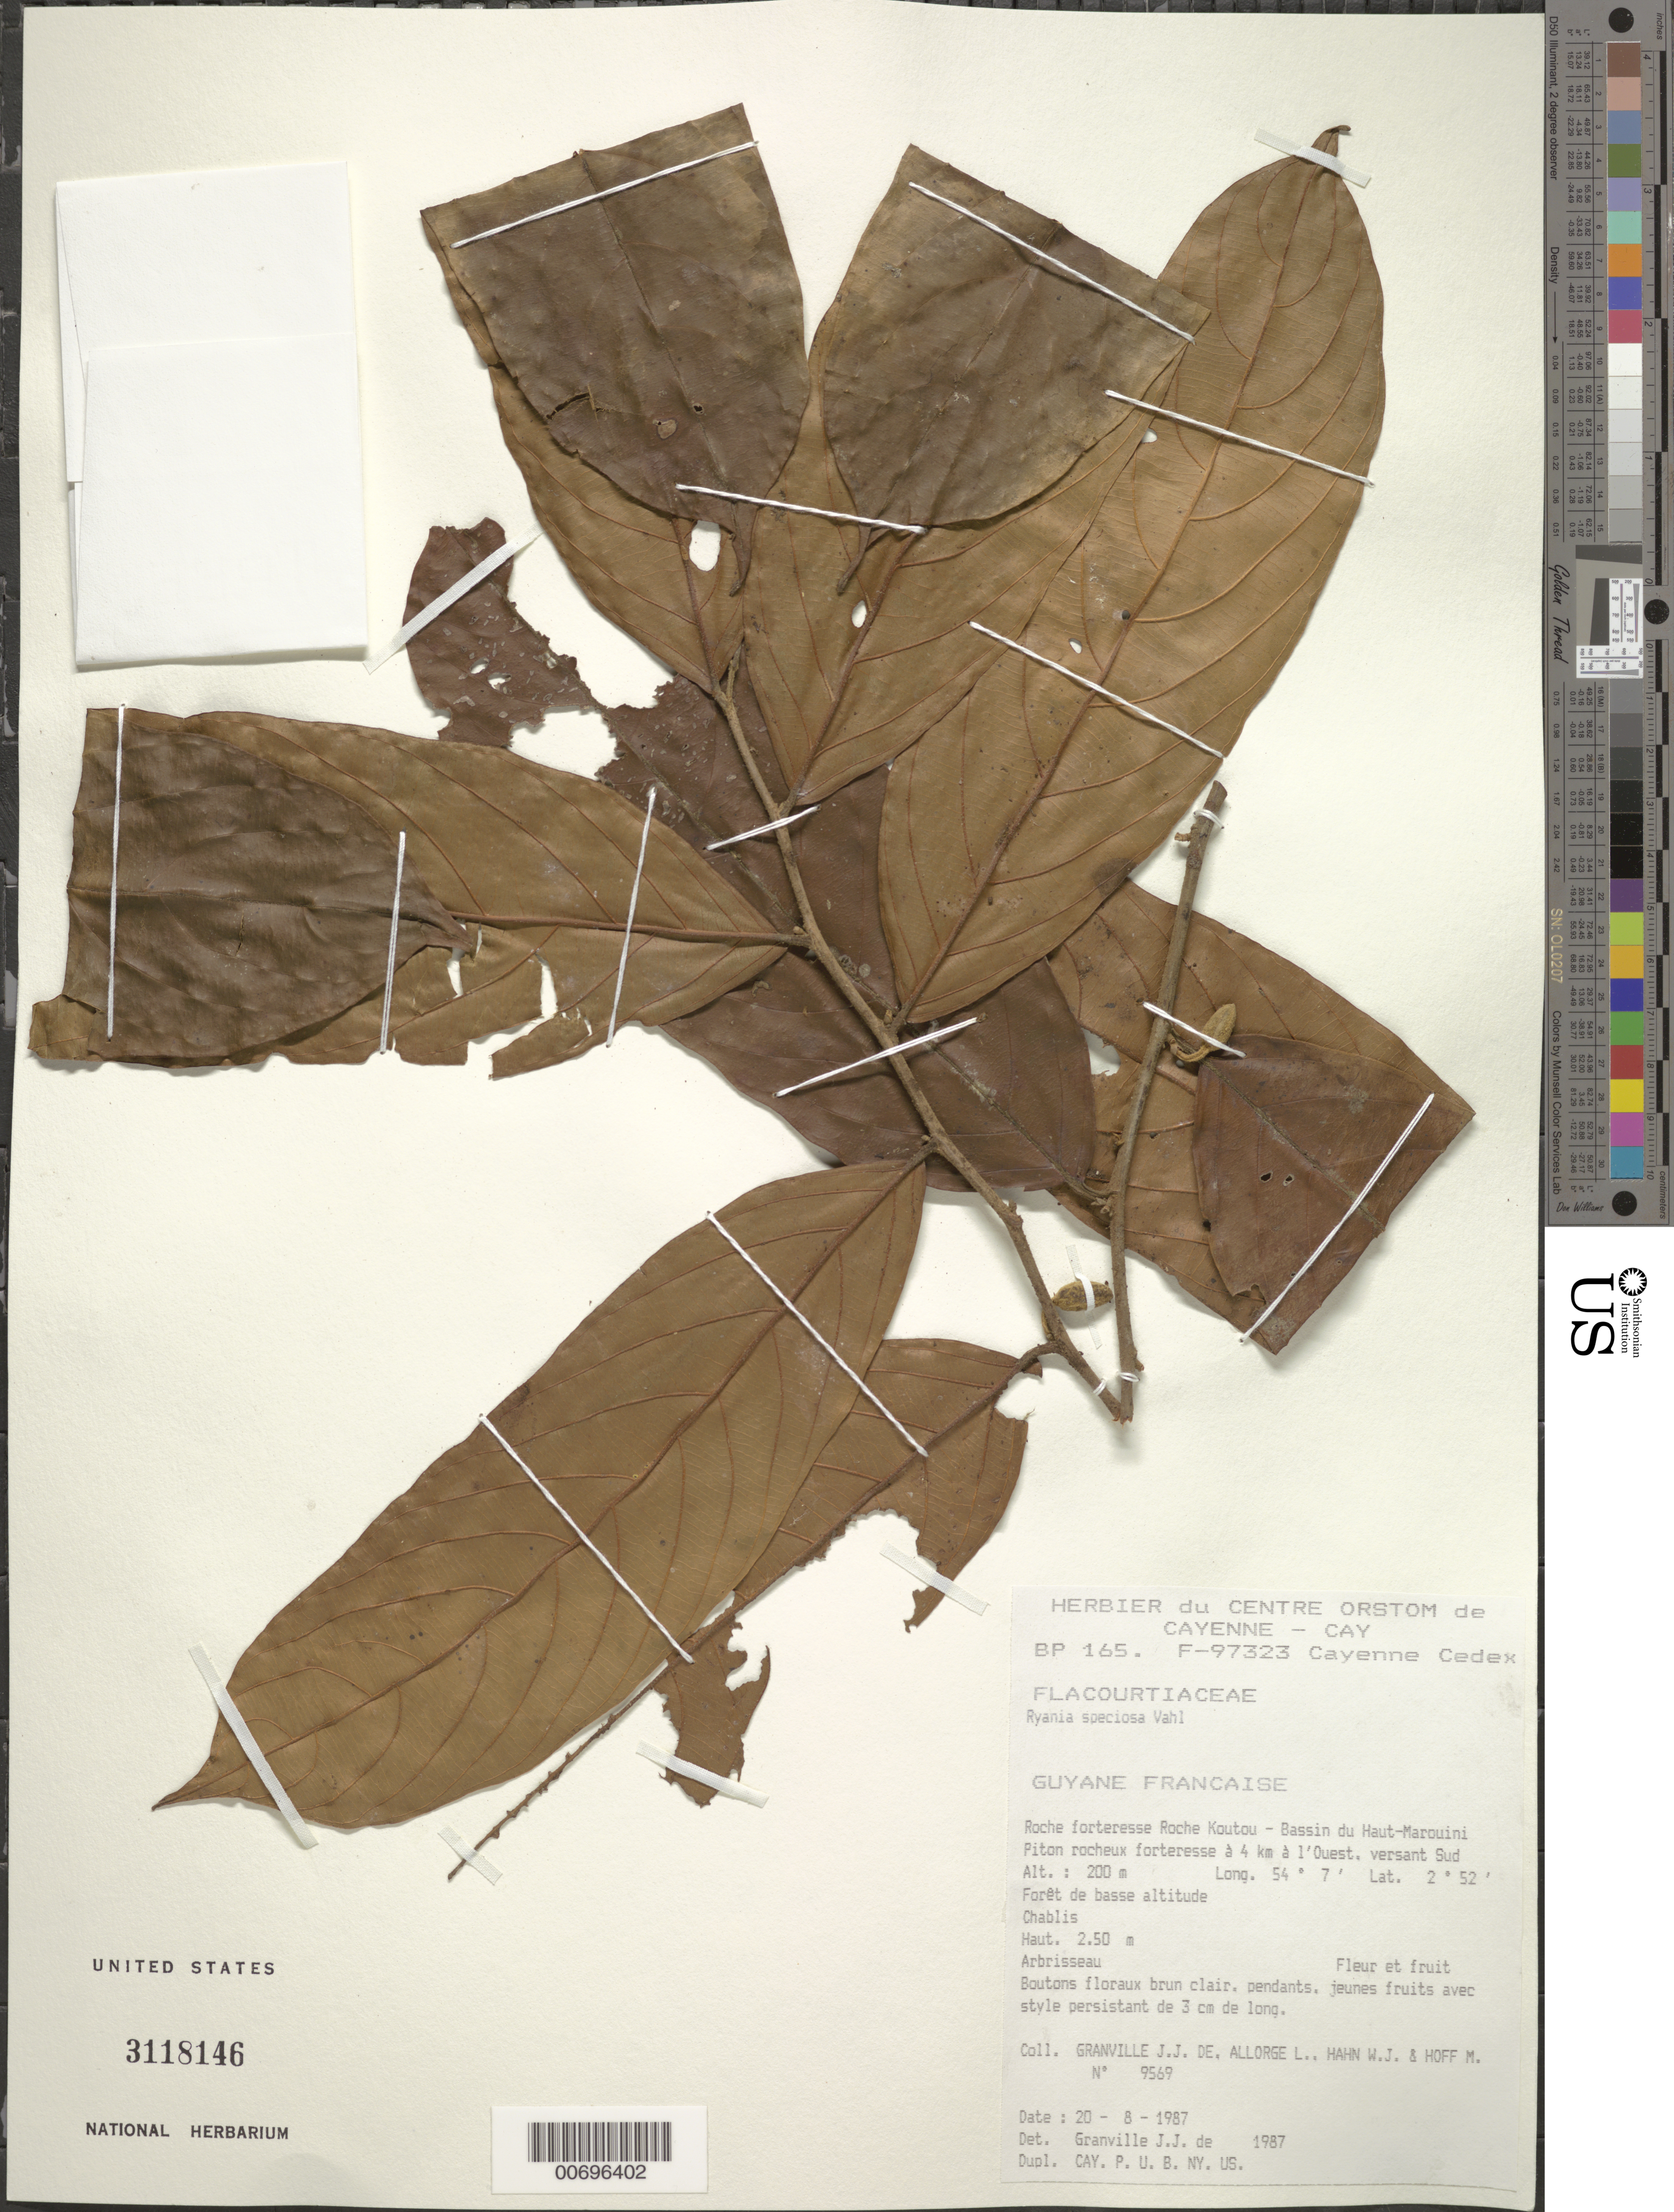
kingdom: Plantae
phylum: Tracheophyta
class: Magnoliopsida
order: Malpighiales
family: Salicaceae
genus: Ryania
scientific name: Ryania speciosa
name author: Vahl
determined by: Granville, J. J. de, (CAY), Institut de Recherche pour le Developpement (IRD) (FRENCH GUIANA)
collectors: J.-J. de Granville, L. Allorge, W. J. Hahn & M. Hoff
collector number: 9569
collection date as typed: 20-Aug-87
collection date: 1987-08-20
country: French Guiana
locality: Roche Koutou, Bassin du Haut-Marouini. Piton rocheux forteresse a 4 km a l'Oust. versant Sud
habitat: Forêt de basse altitude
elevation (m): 200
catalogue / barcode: US 3118146